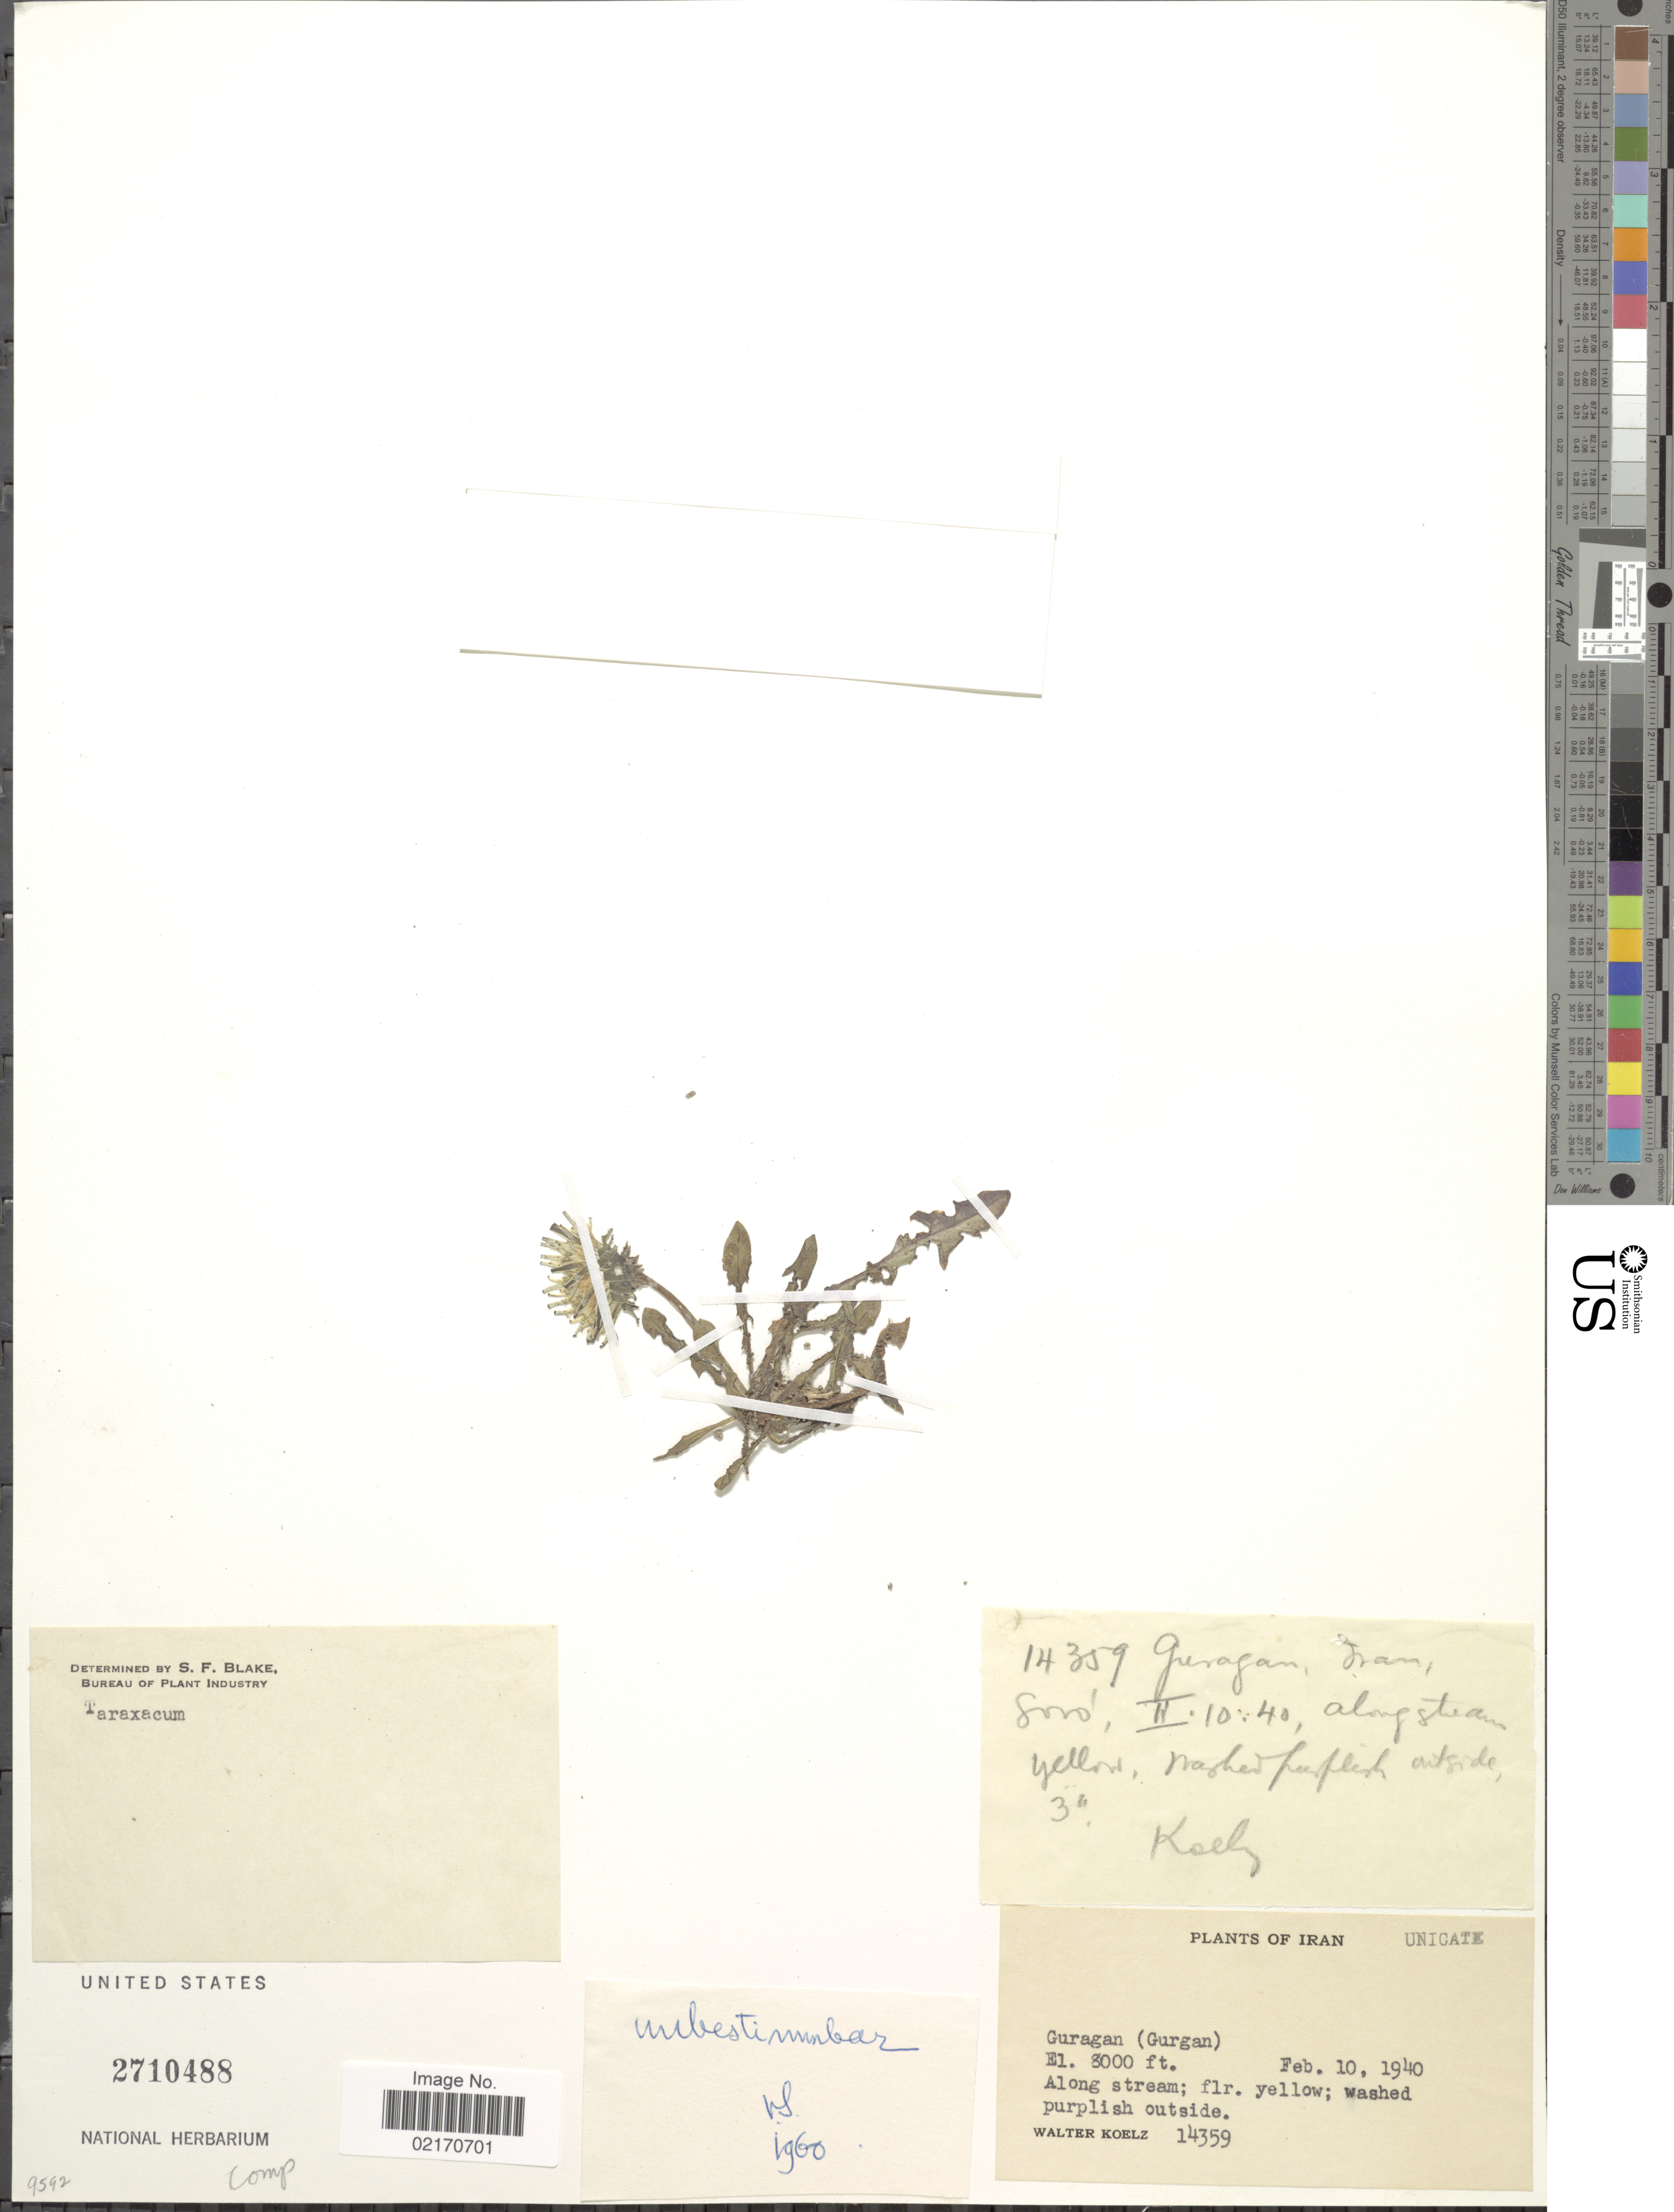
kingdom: Plantae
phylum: Tracheophyta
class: Magnoliopsida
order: Asterales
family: Asteraceae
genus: Taraxacum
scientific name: Taraxacum sp.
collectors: W. N. Koelz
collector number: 14359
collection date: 1940-02-10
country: Iran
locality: Guragan (Gurgan), along stream.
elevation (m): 2438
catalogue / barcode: US 2710488